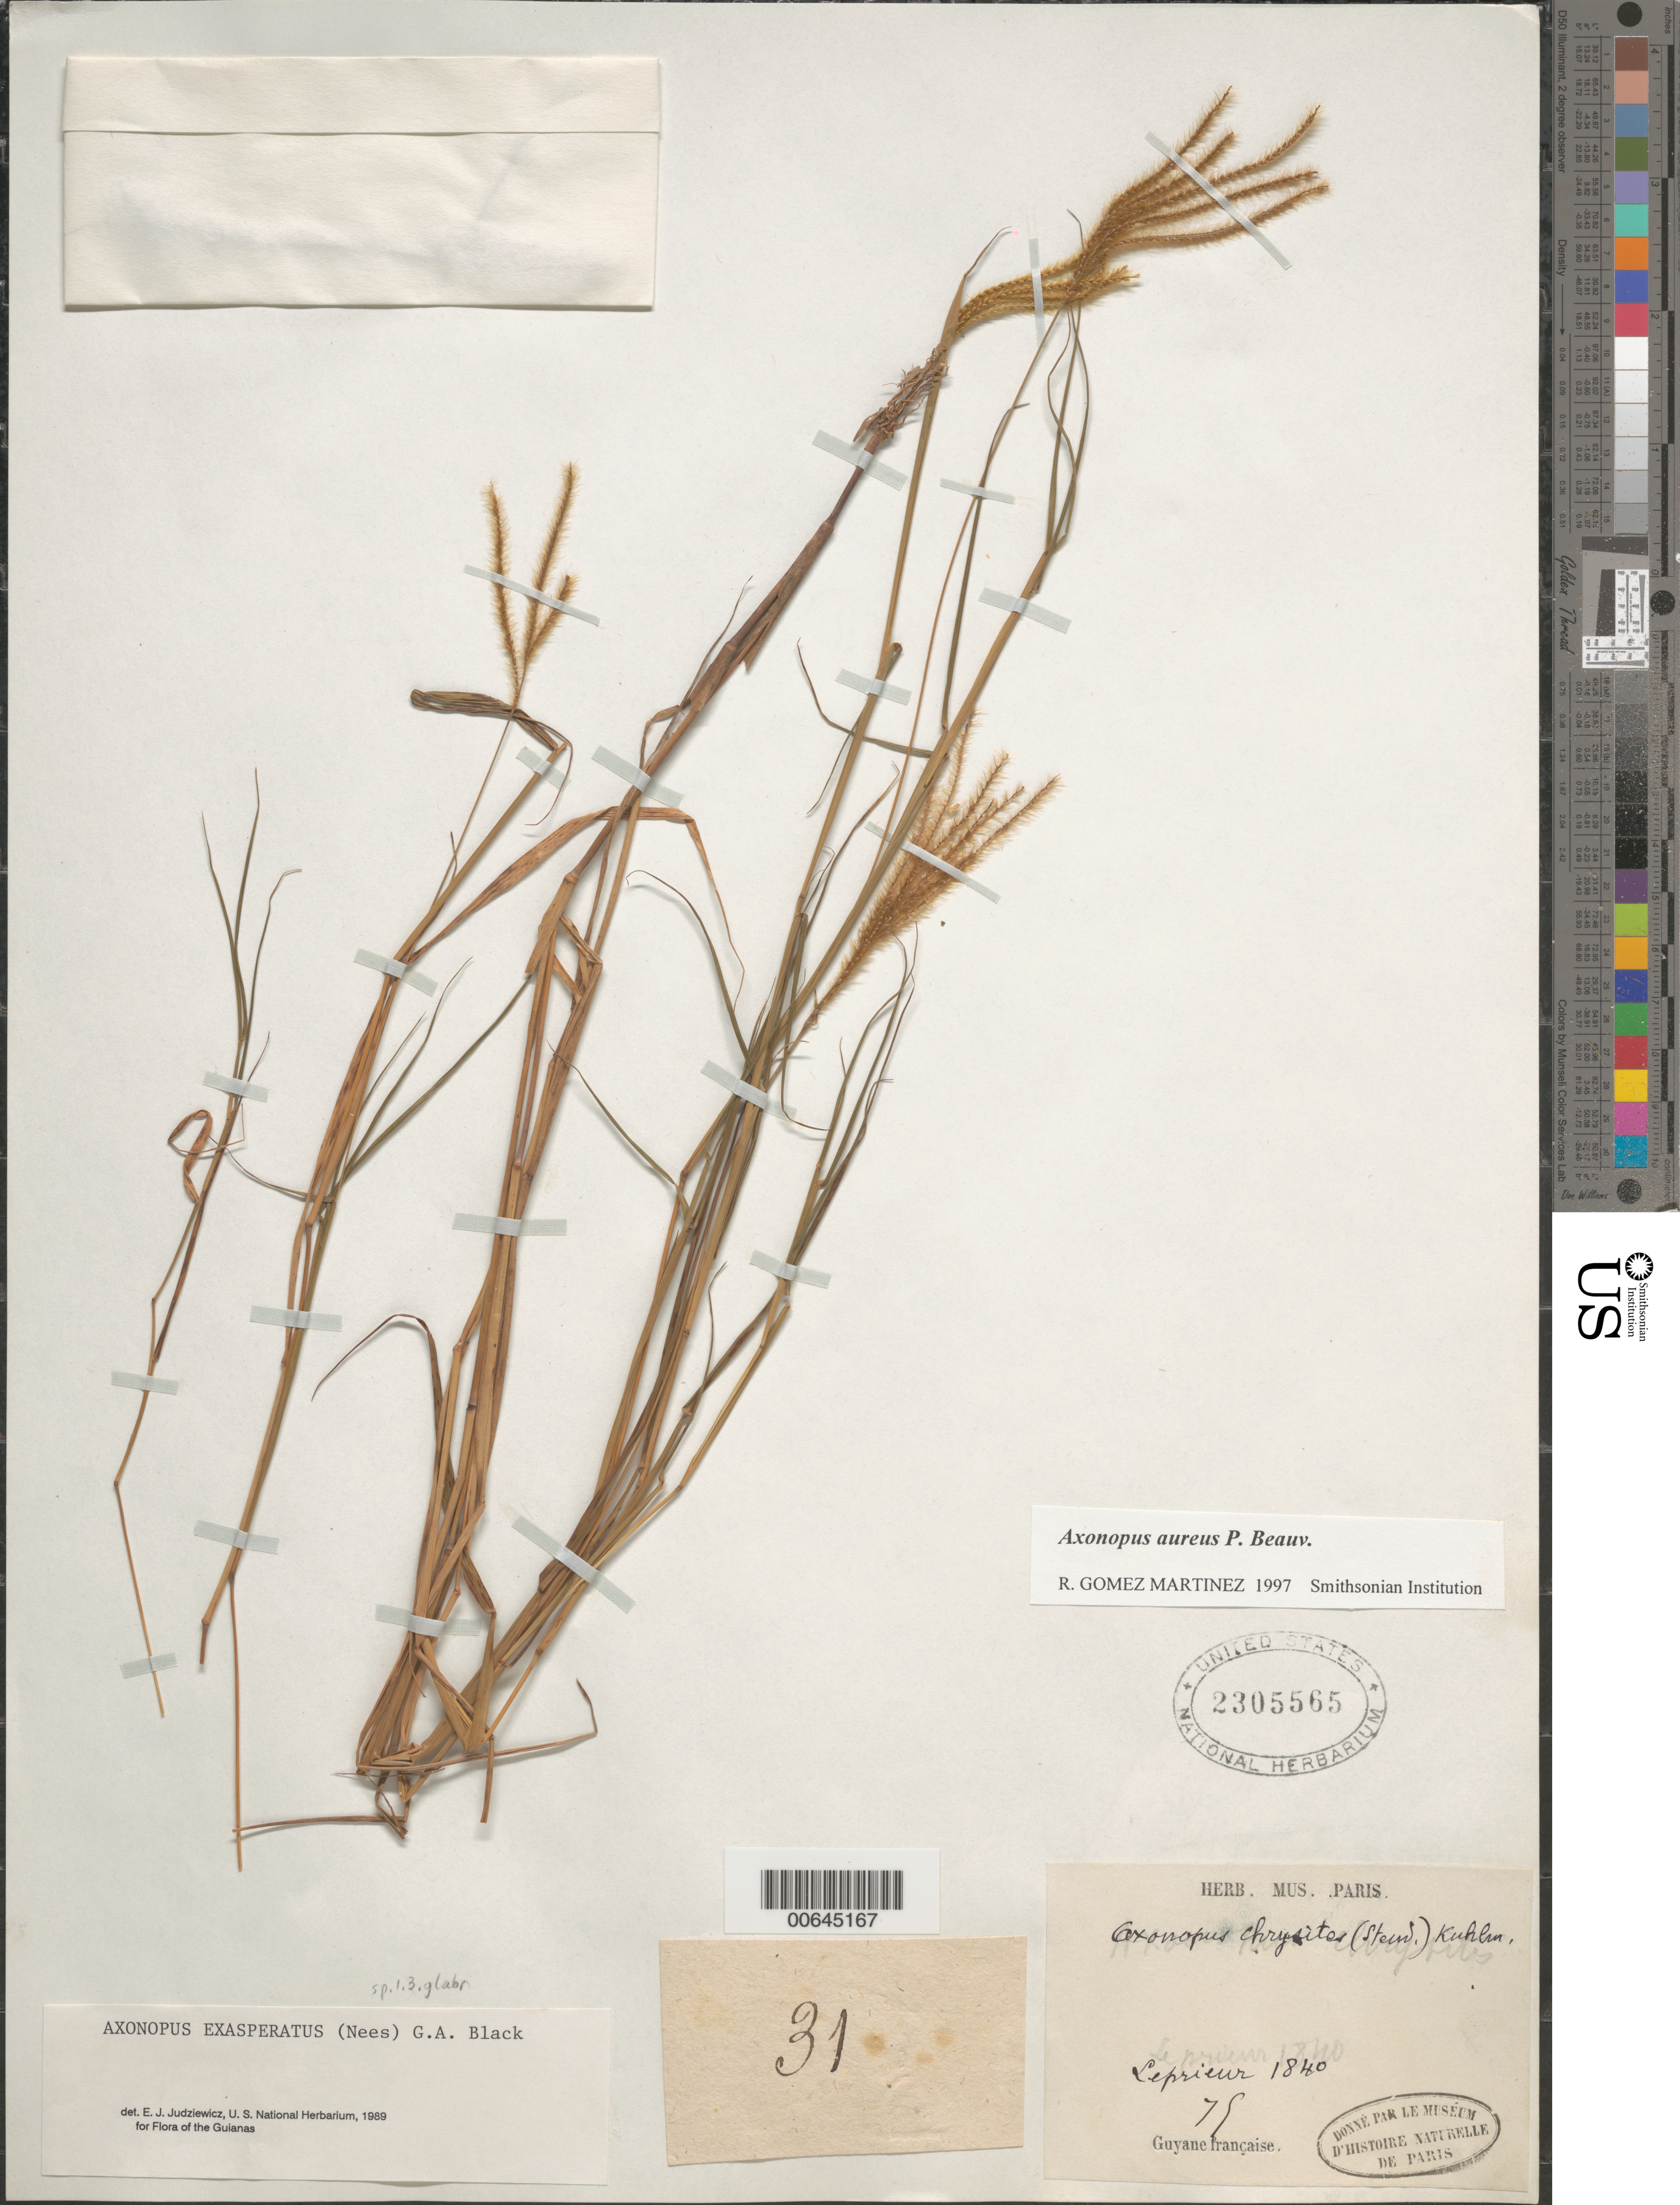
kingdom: Plantae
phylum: Tracheophyta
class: Liliopsida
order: Poales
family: Poaceae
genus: Axonopus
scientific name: Axonopus aureus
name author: P. Beauv.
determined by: Gomez Martinez, R.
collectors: F. M. R. Leprieur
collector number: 31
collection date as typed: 1840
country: French Guiana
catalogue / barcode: US 2305565